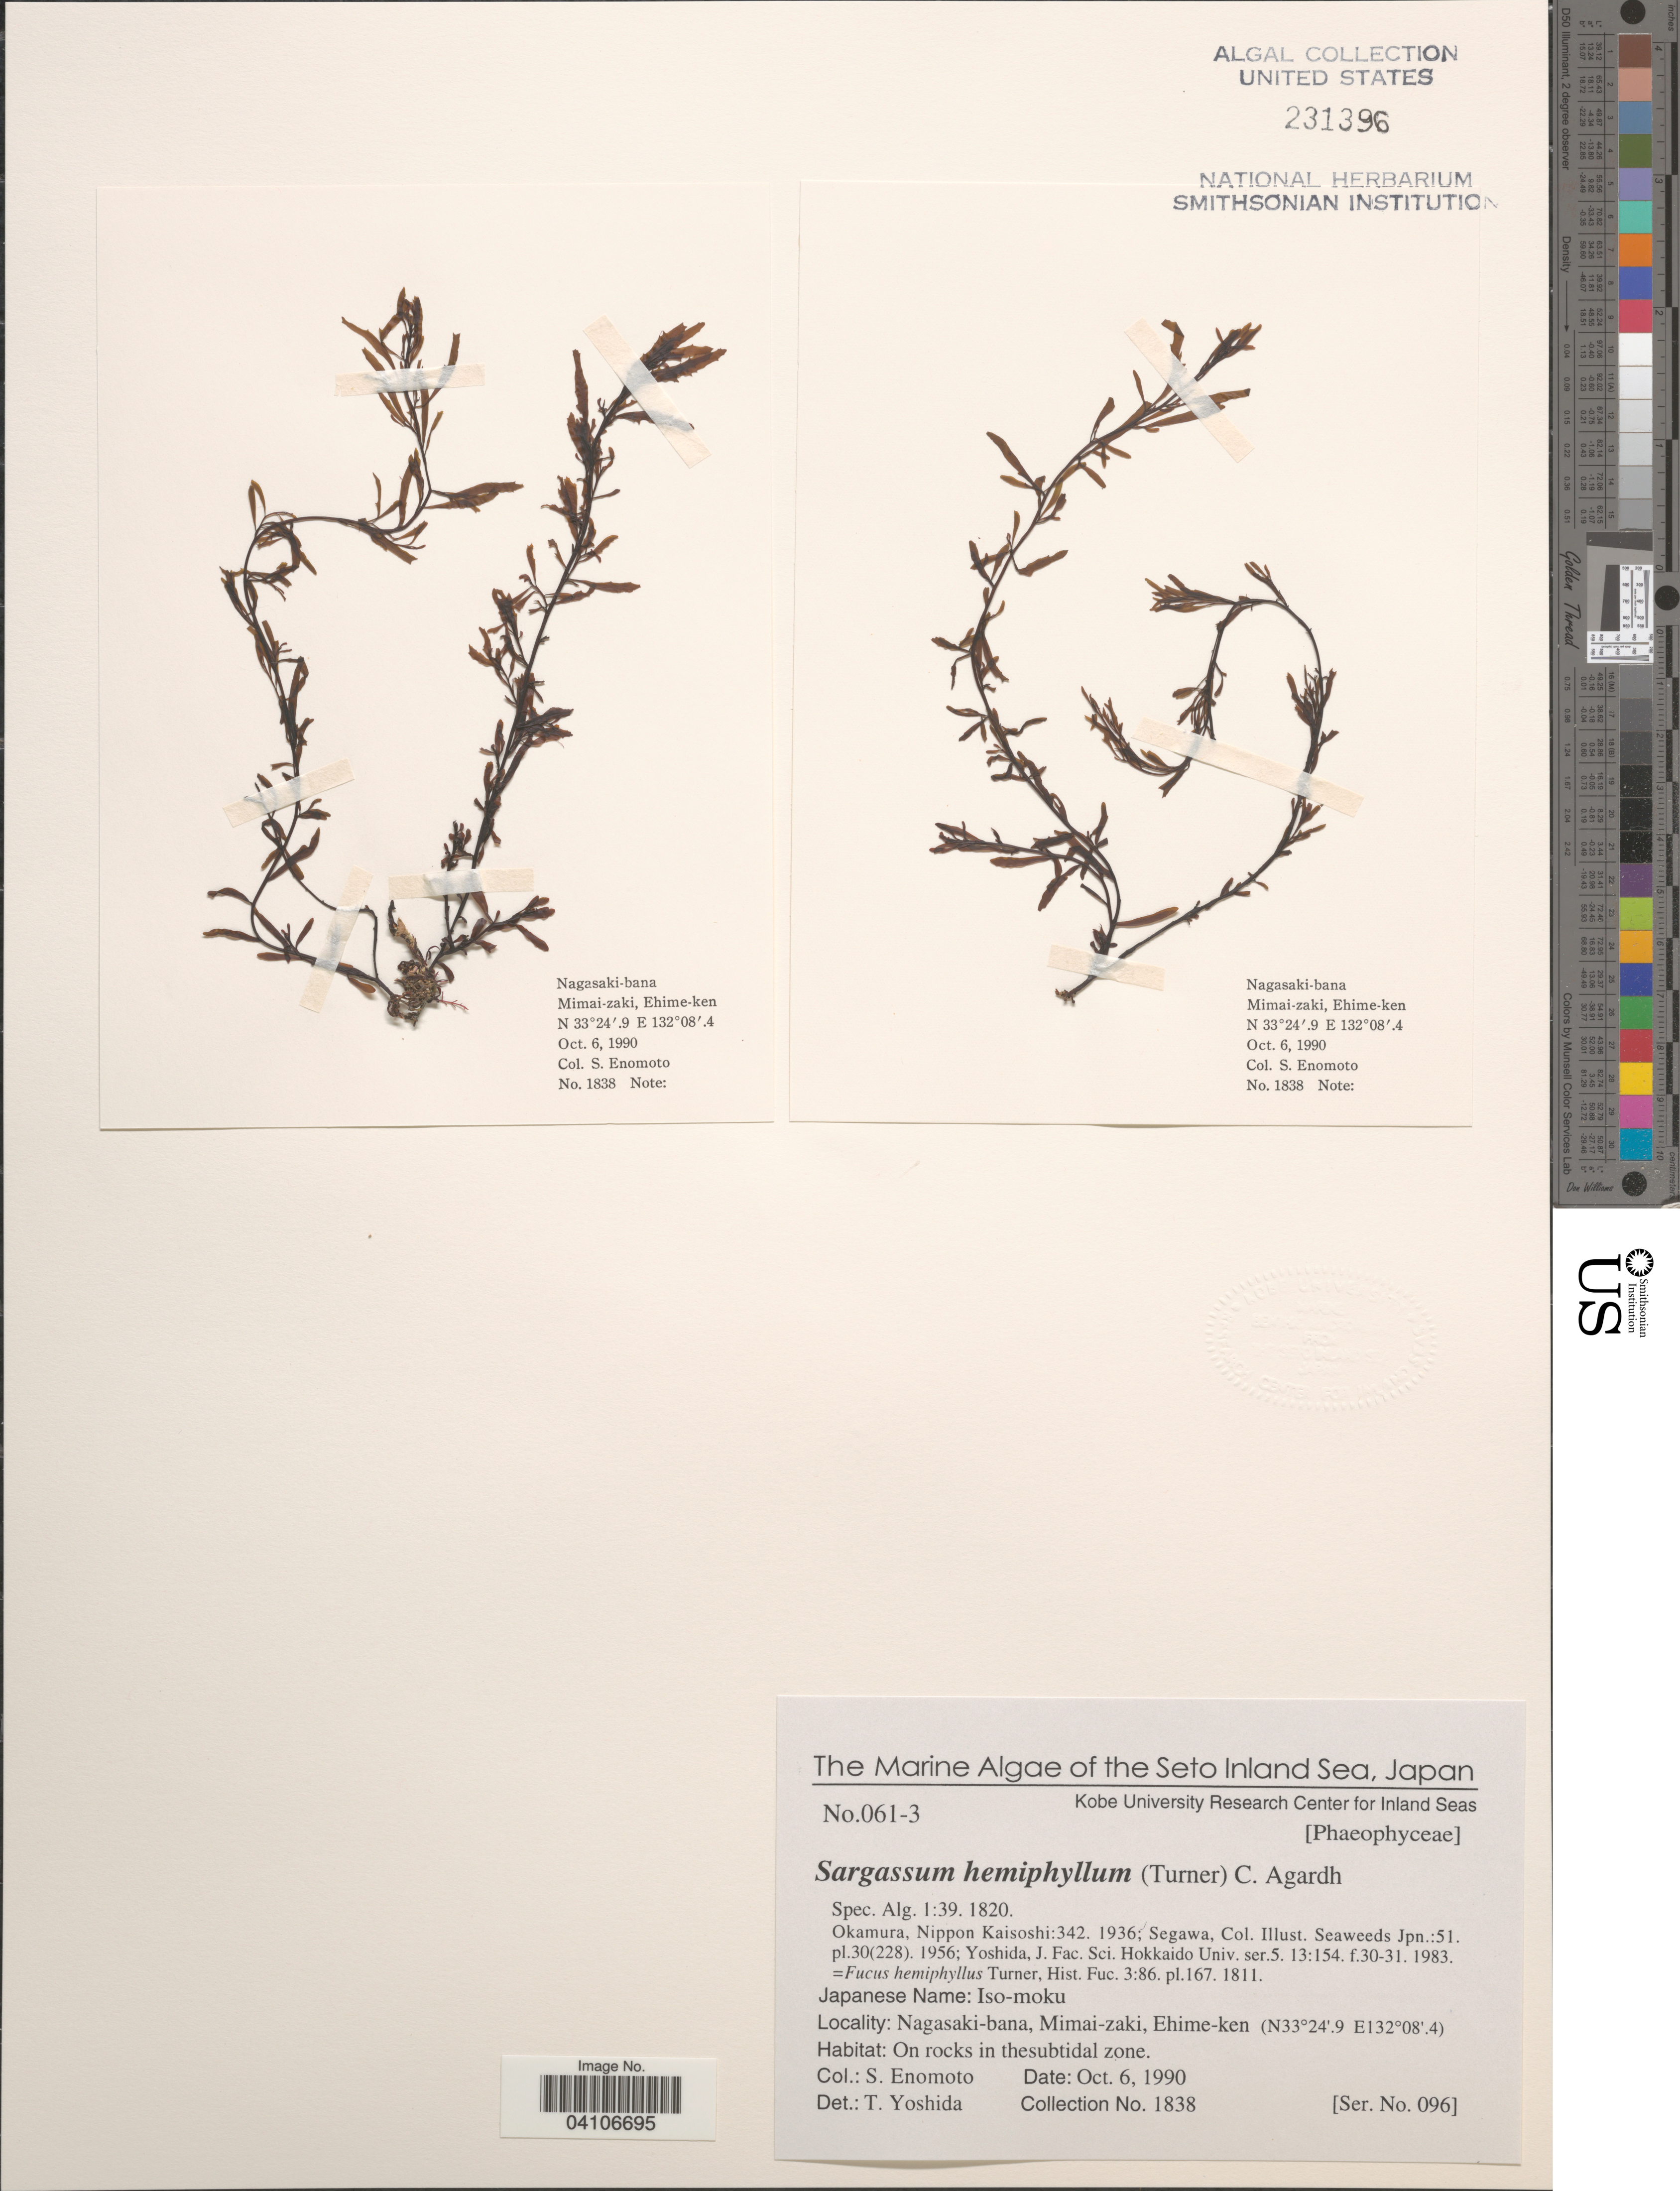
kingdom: Chromista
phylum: Ochrophyta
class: Phaeophyceae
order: Fucales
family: Sargassaceae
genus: Sargassum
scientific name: Sargassum hemiphyllum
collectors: S. Enomoto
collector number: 1838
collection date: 1990-10-06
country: Japan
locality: The Seto Inland Sea. Nagasaki-bana, Mimai-zaki, Ehime-ken.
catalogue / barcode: US 231396